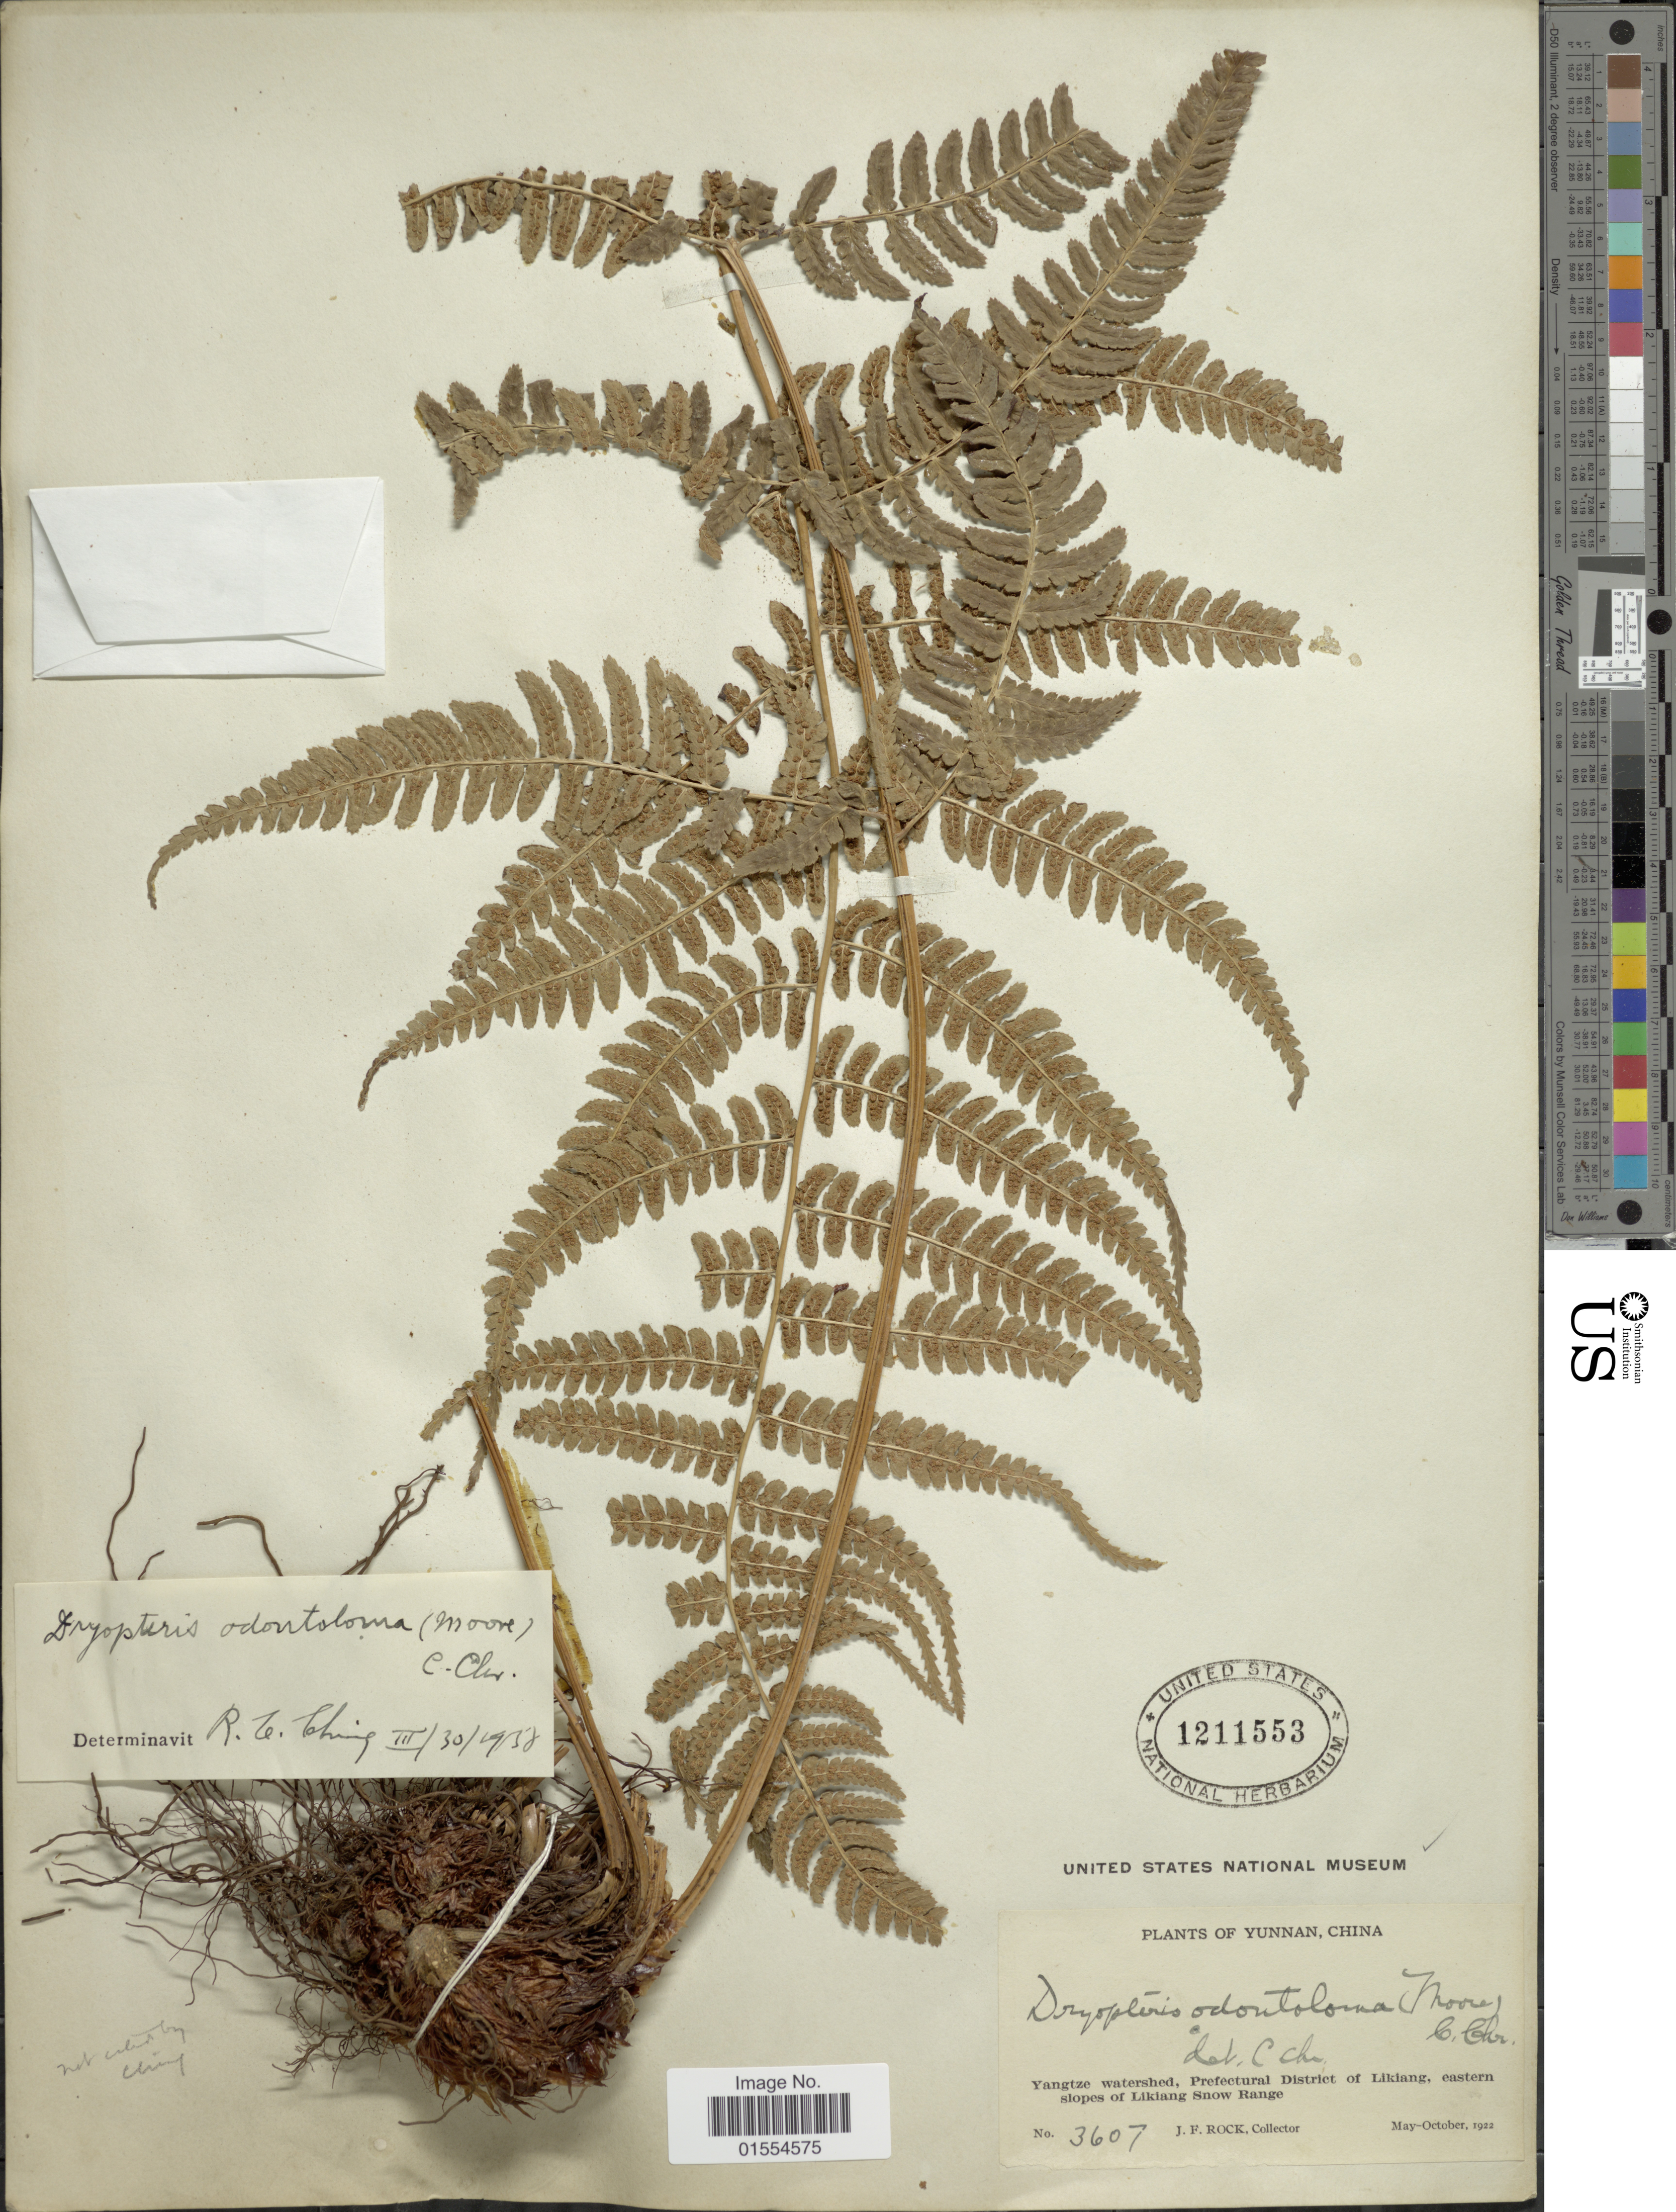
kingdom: Plantae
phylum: Tracheophyta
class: Polypodiopsida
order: Polypodiales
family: Dryopteridaceae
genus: Dryopteris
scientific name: Dryopteris odontoloma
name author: (Bedd.) C. Chr.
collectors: J. Rock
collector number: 3607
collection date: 1922-05/1922-10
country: China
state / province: Yunnan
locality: Yunnan, Yangtze watershed, Prefectural District of Likiang, eastern slopes of Likiang Snow Range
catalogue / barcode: US 1211553